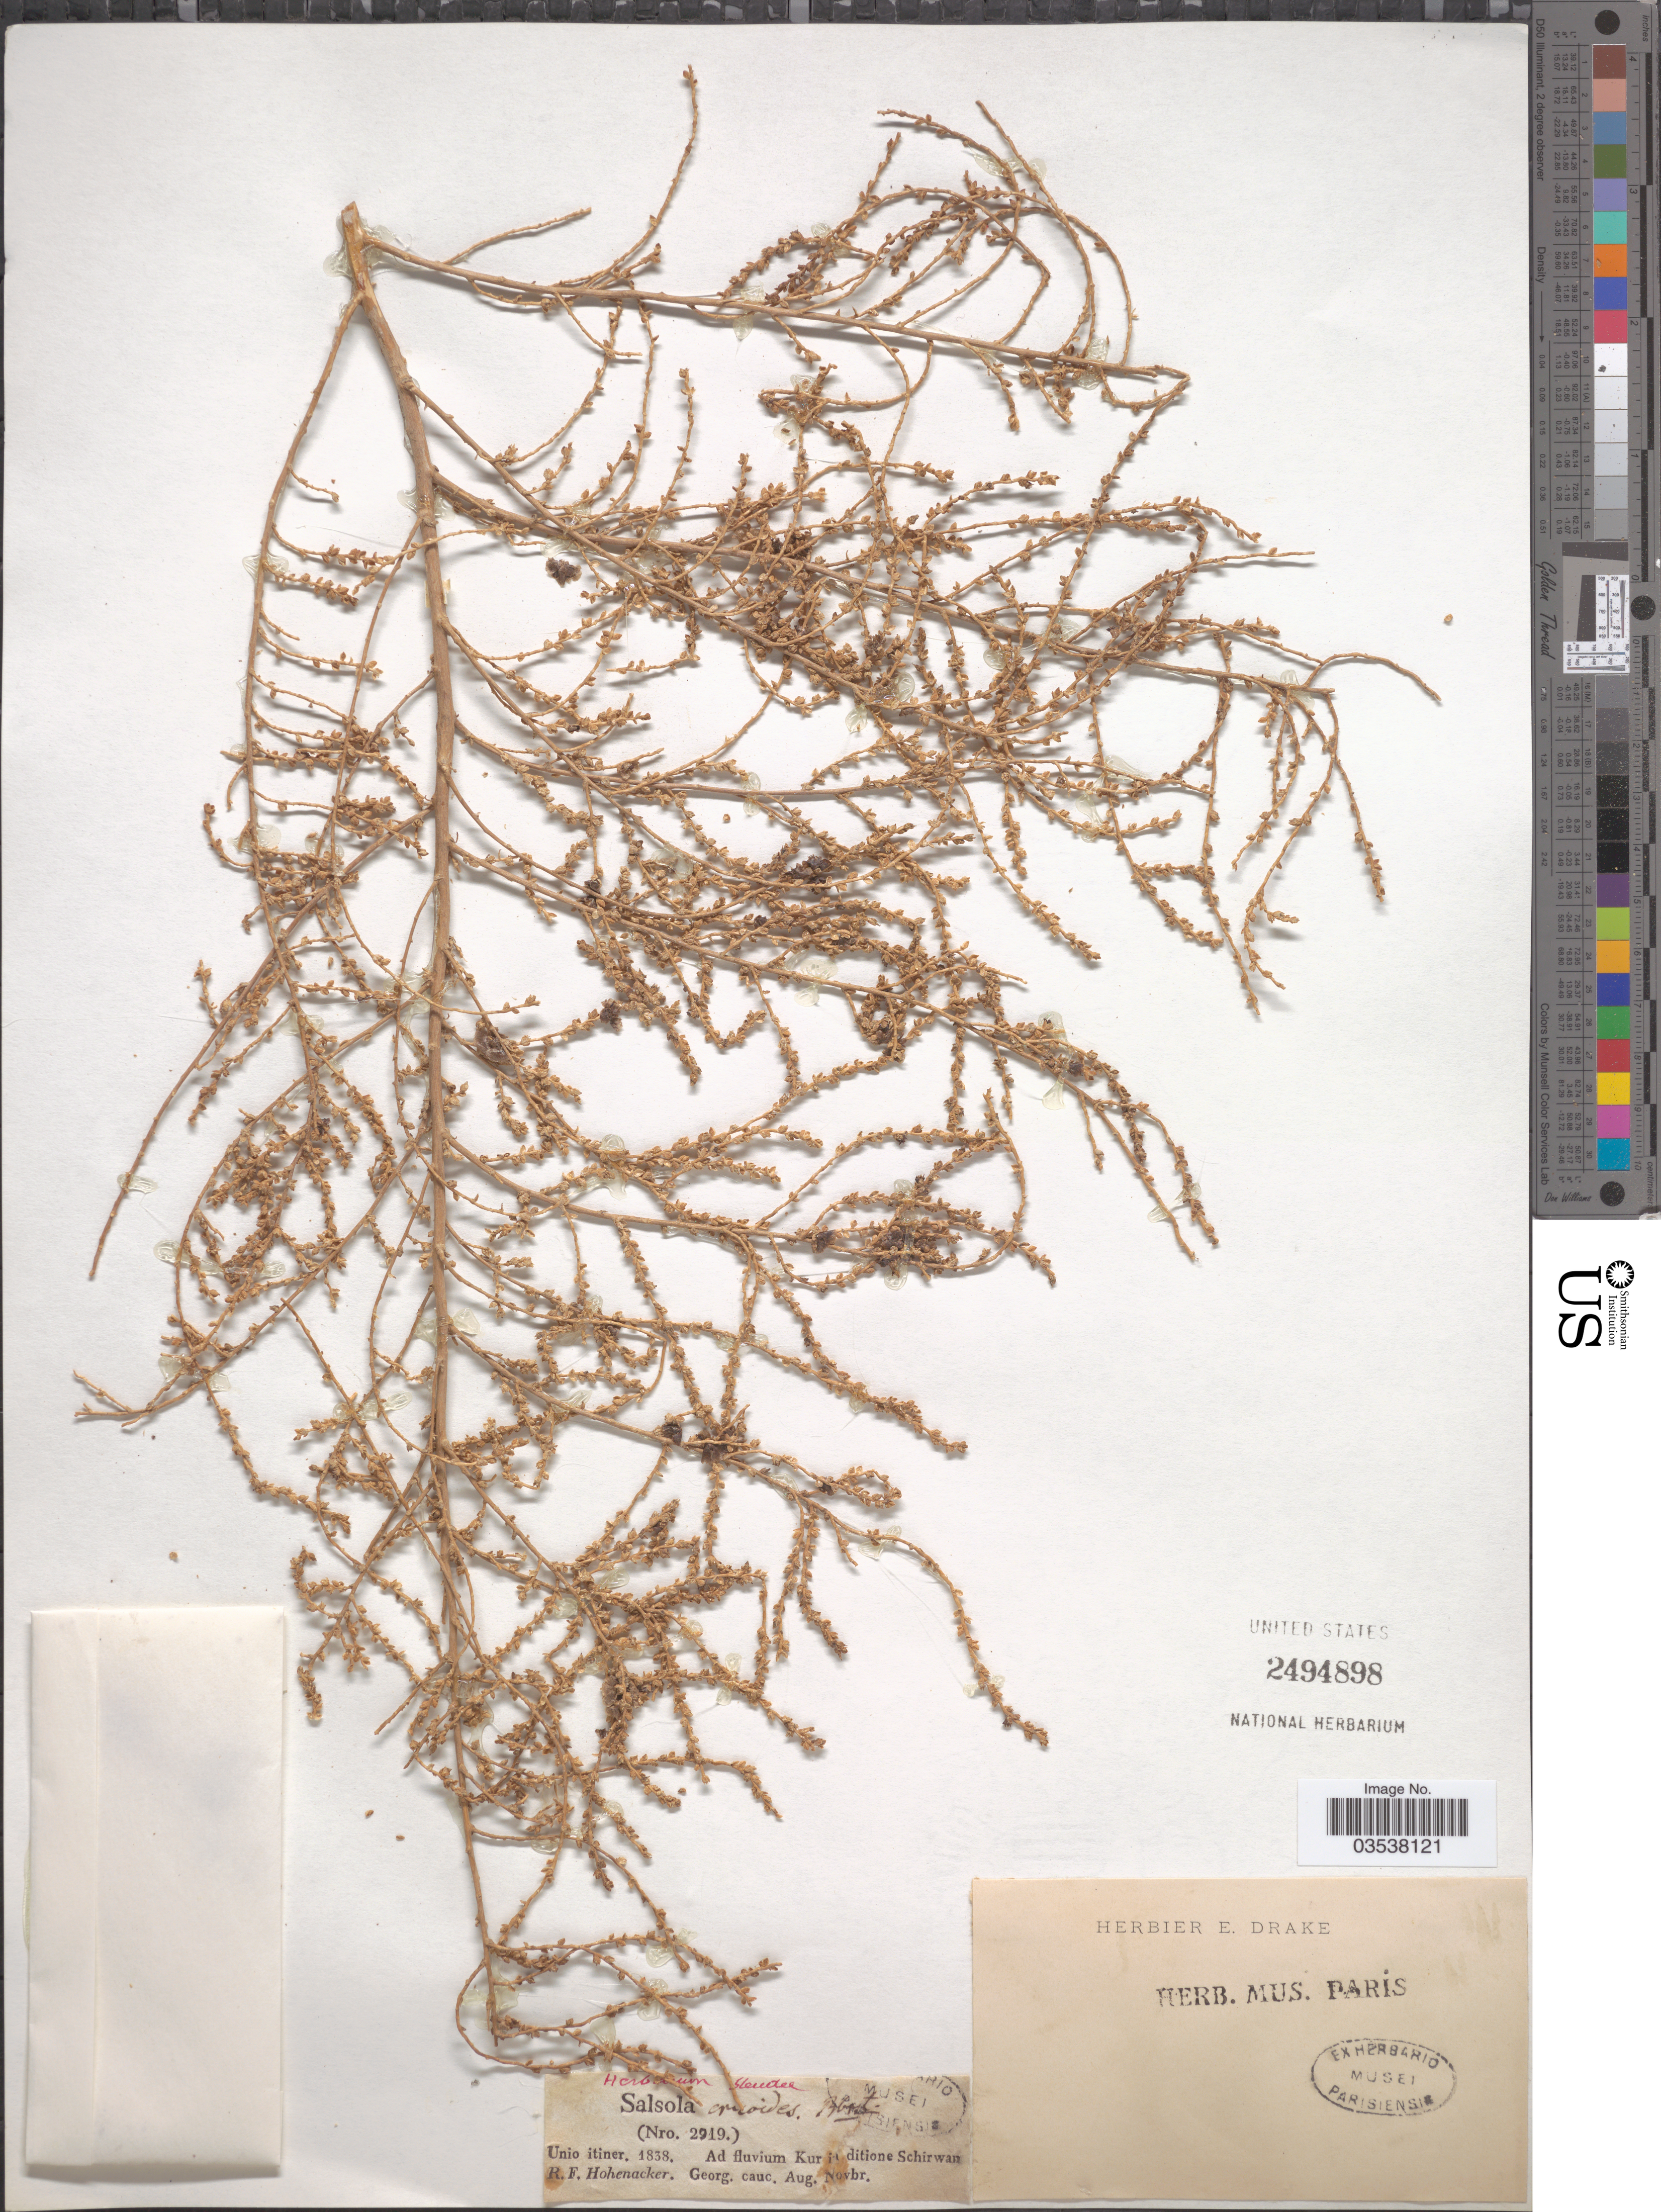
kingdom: Plantae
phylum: Tracheophyta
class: Magnoliopsida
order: Caryophyllales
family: Amaranthaceae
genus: Caroxylon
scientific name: Caroxylon ericoides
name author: (M. Bieb.) Akhani & Roalson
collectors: R. F. Hohenacker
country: Georgia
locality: Ad fluvium Kur [illegible text]i [illegible text] ditione Schirwan. Georg. cauc.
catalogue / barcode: US 2494898